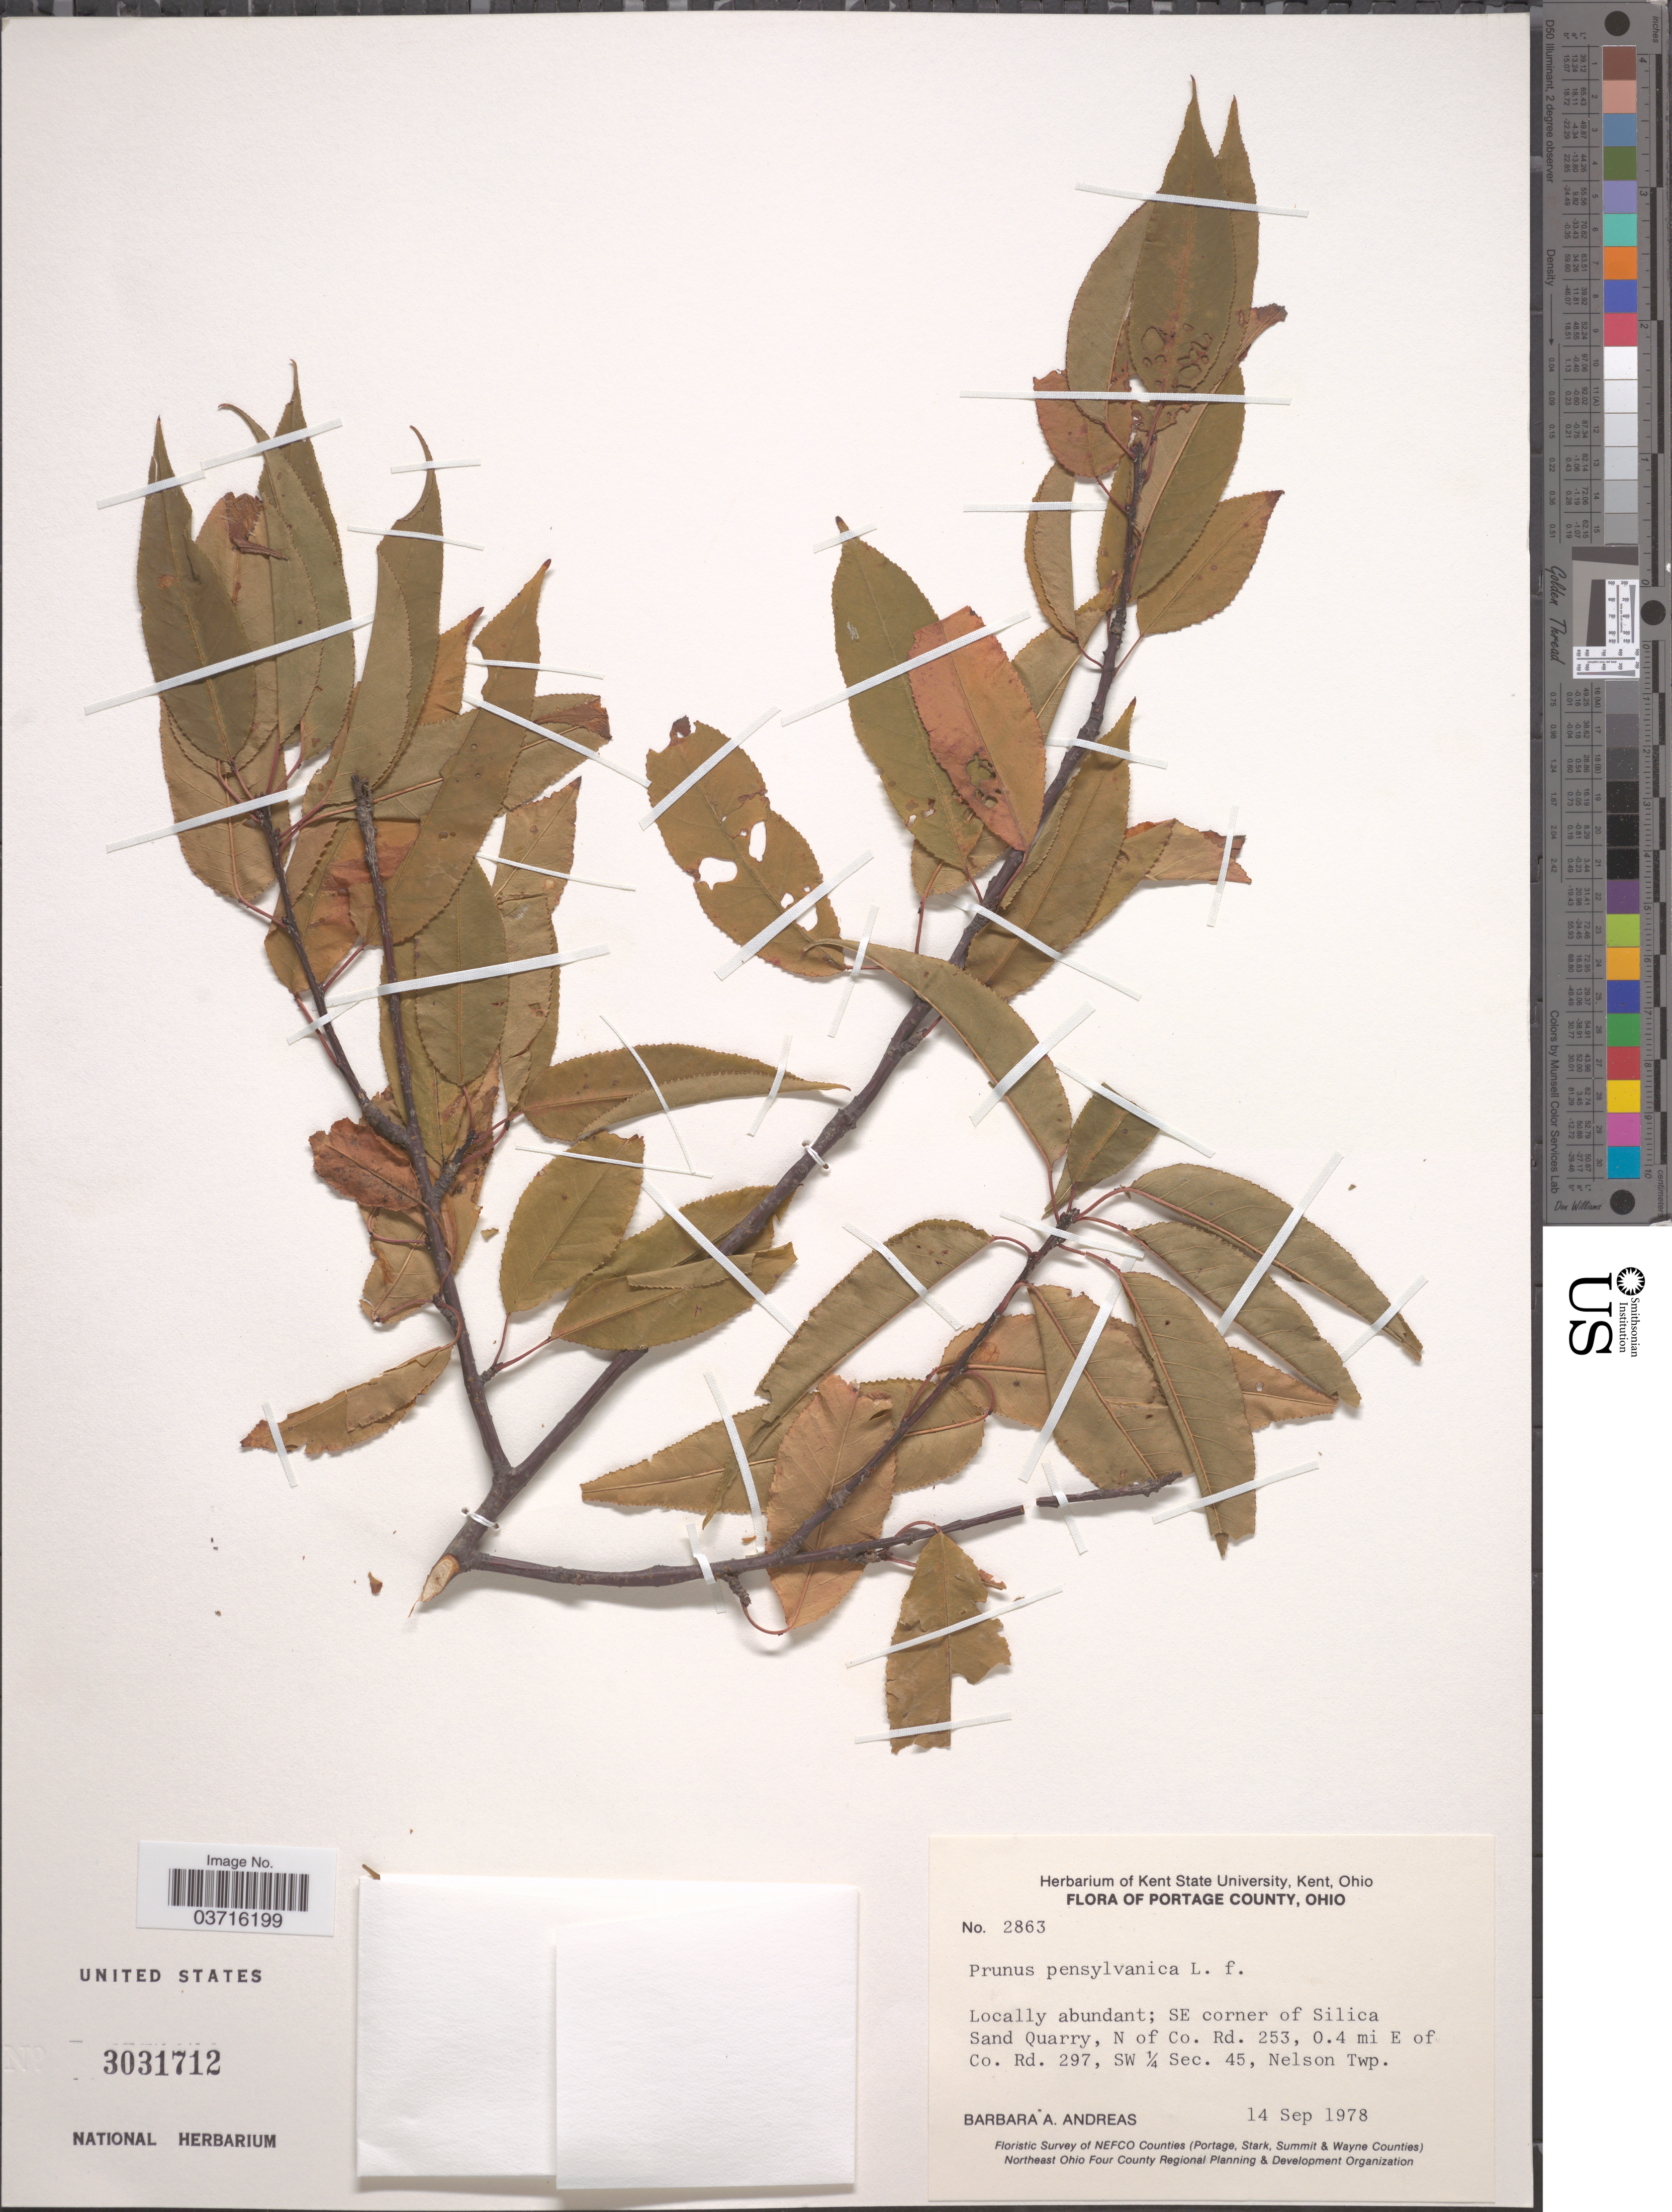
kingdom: Plantae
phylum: Tracheophyta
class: Magnoliopsida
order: Rosales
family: Rosaceae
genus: Prunus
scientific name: Prunus pensylvanica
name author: L. f.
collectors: B. A. Andreas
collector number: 2863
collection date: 1978-09-14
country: United States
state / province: Ohio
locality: Portage County. SE corner of Silica Sand Quarry, N of Co. Rd. 253, 0.4 mi E of Co. Rd. 297, SW ¼ Sec. 45, Nelson Twp.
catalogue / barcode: US 3031712